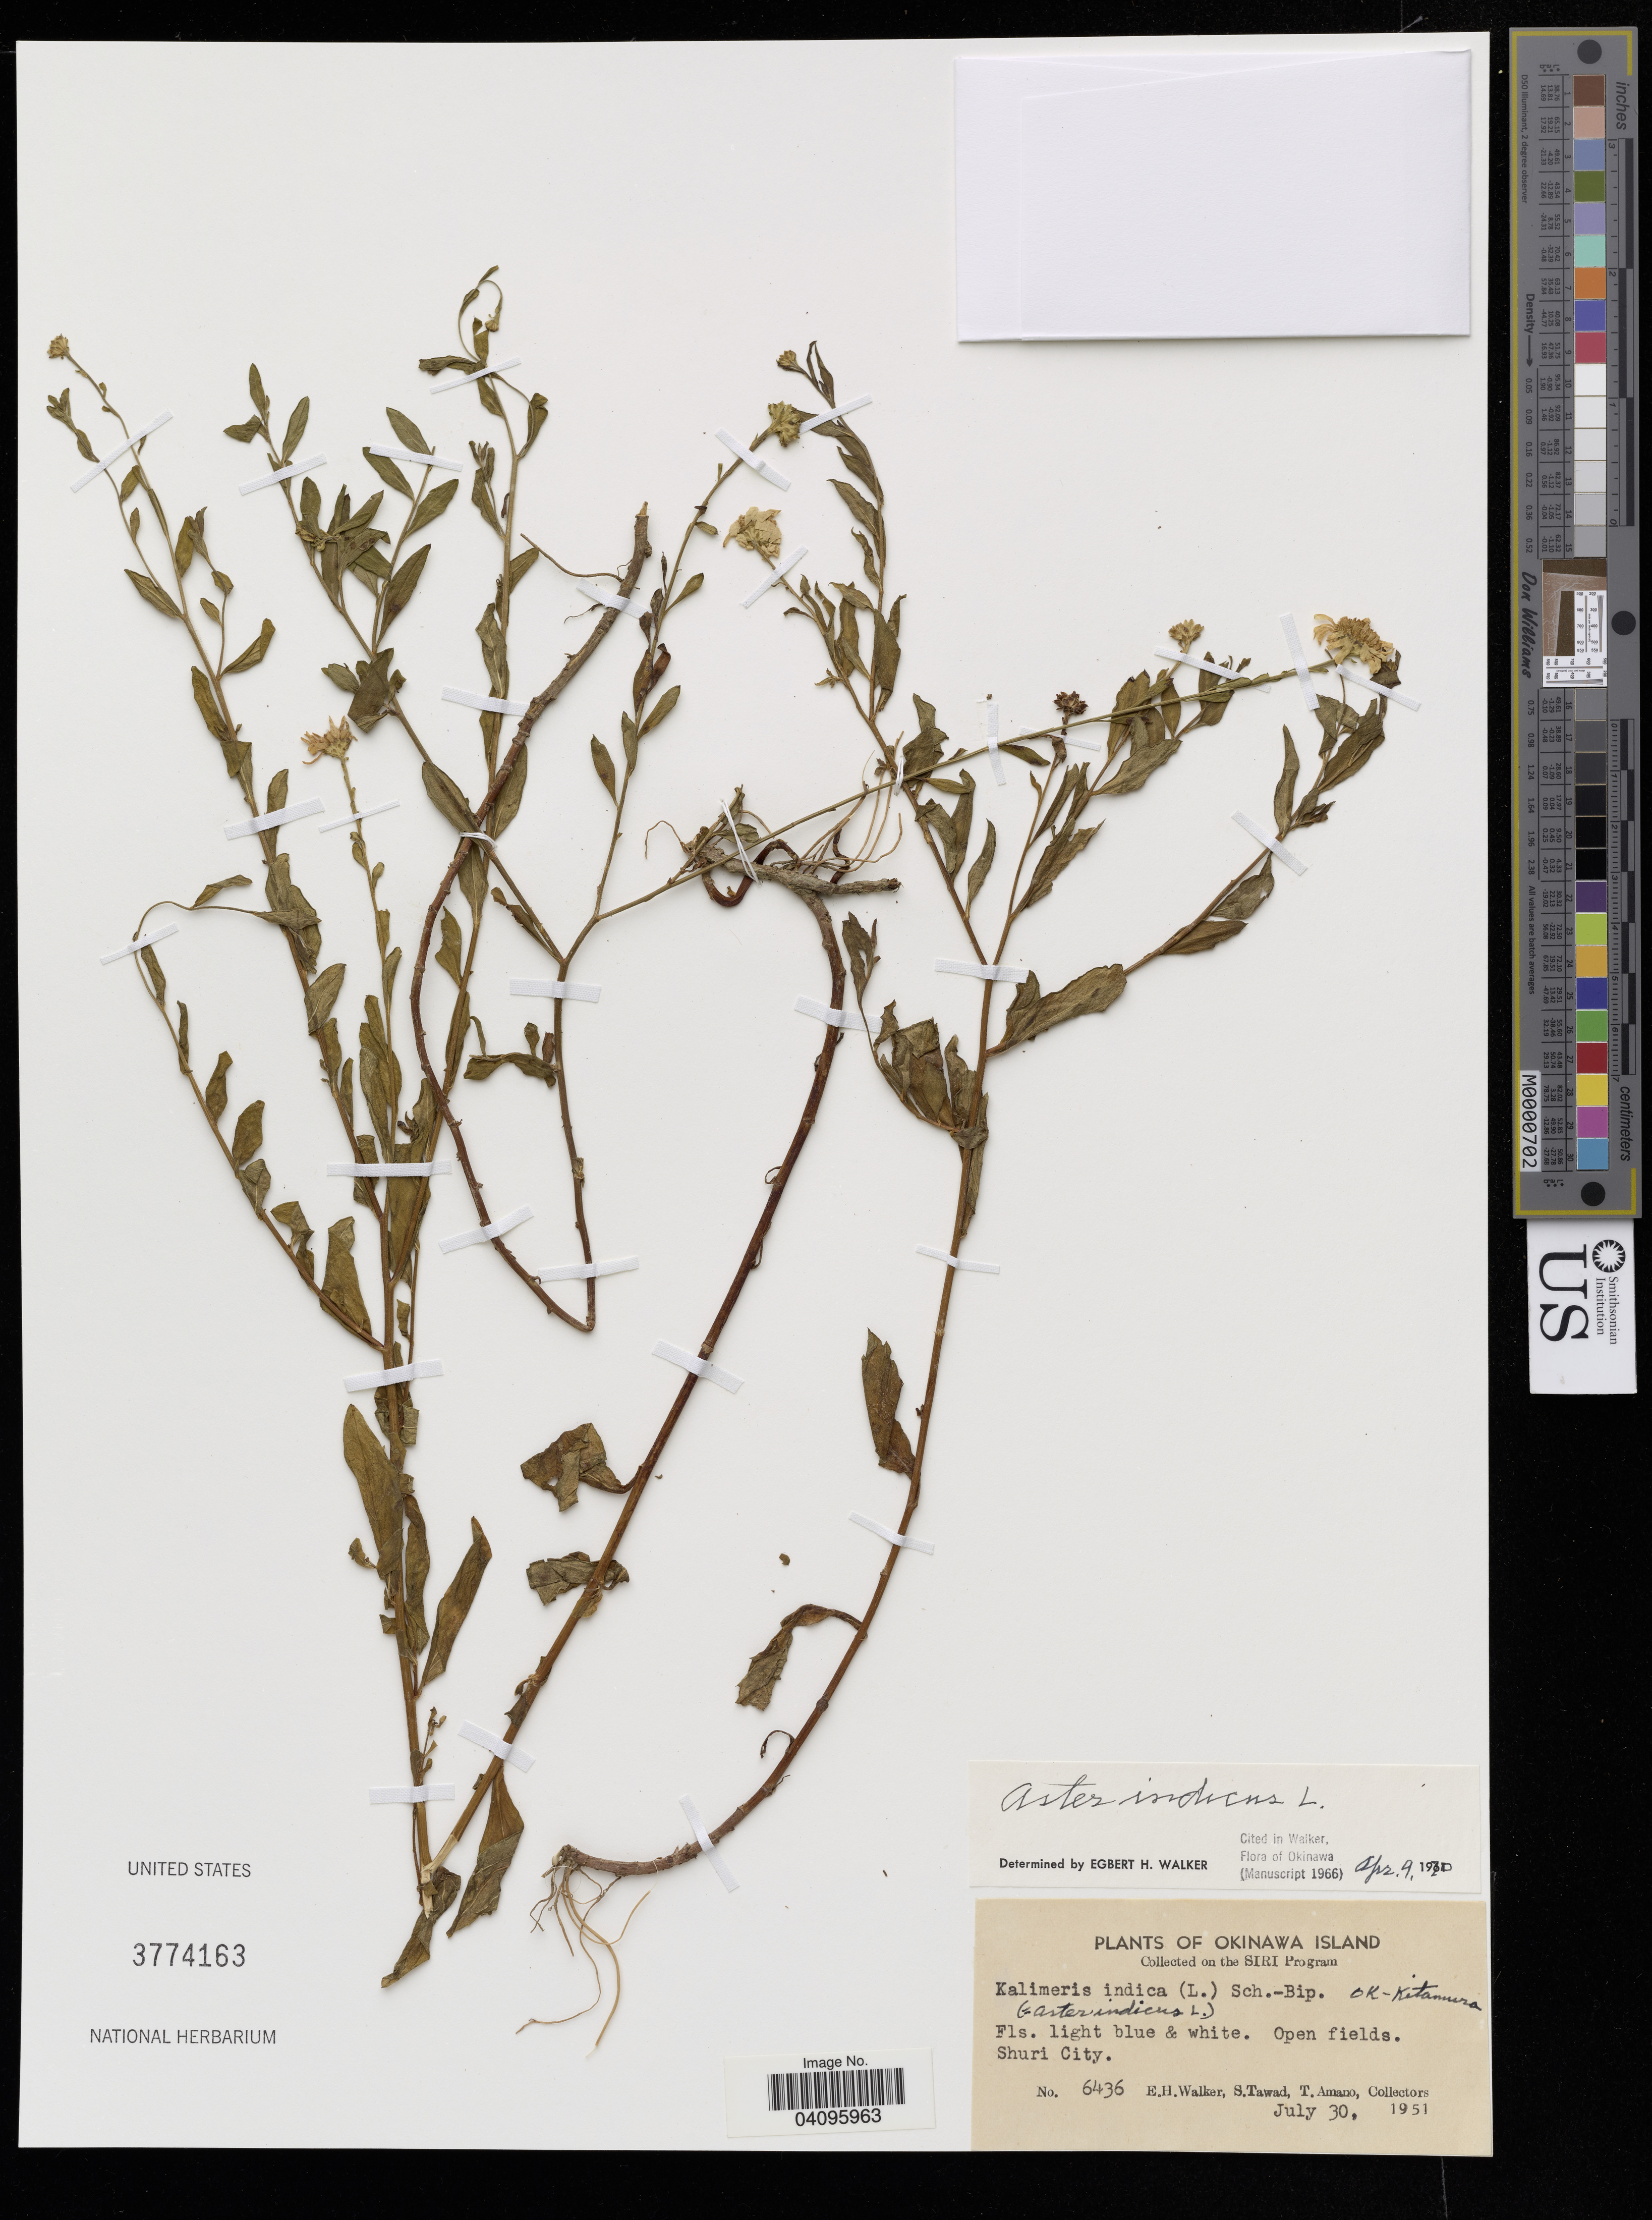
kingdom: Plantae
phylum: Tracheophyta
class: Magnoliopsida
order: Asterales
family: Asteraceae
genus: Aster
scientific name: Aster indicus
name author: L.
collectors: E. H. Walker, S. Tawad & T. Amano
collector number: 6436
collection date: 1951-07-30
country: Japan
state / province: Okinawa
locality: On the SIRI Program. Shuri City.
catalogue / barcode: US 3774163